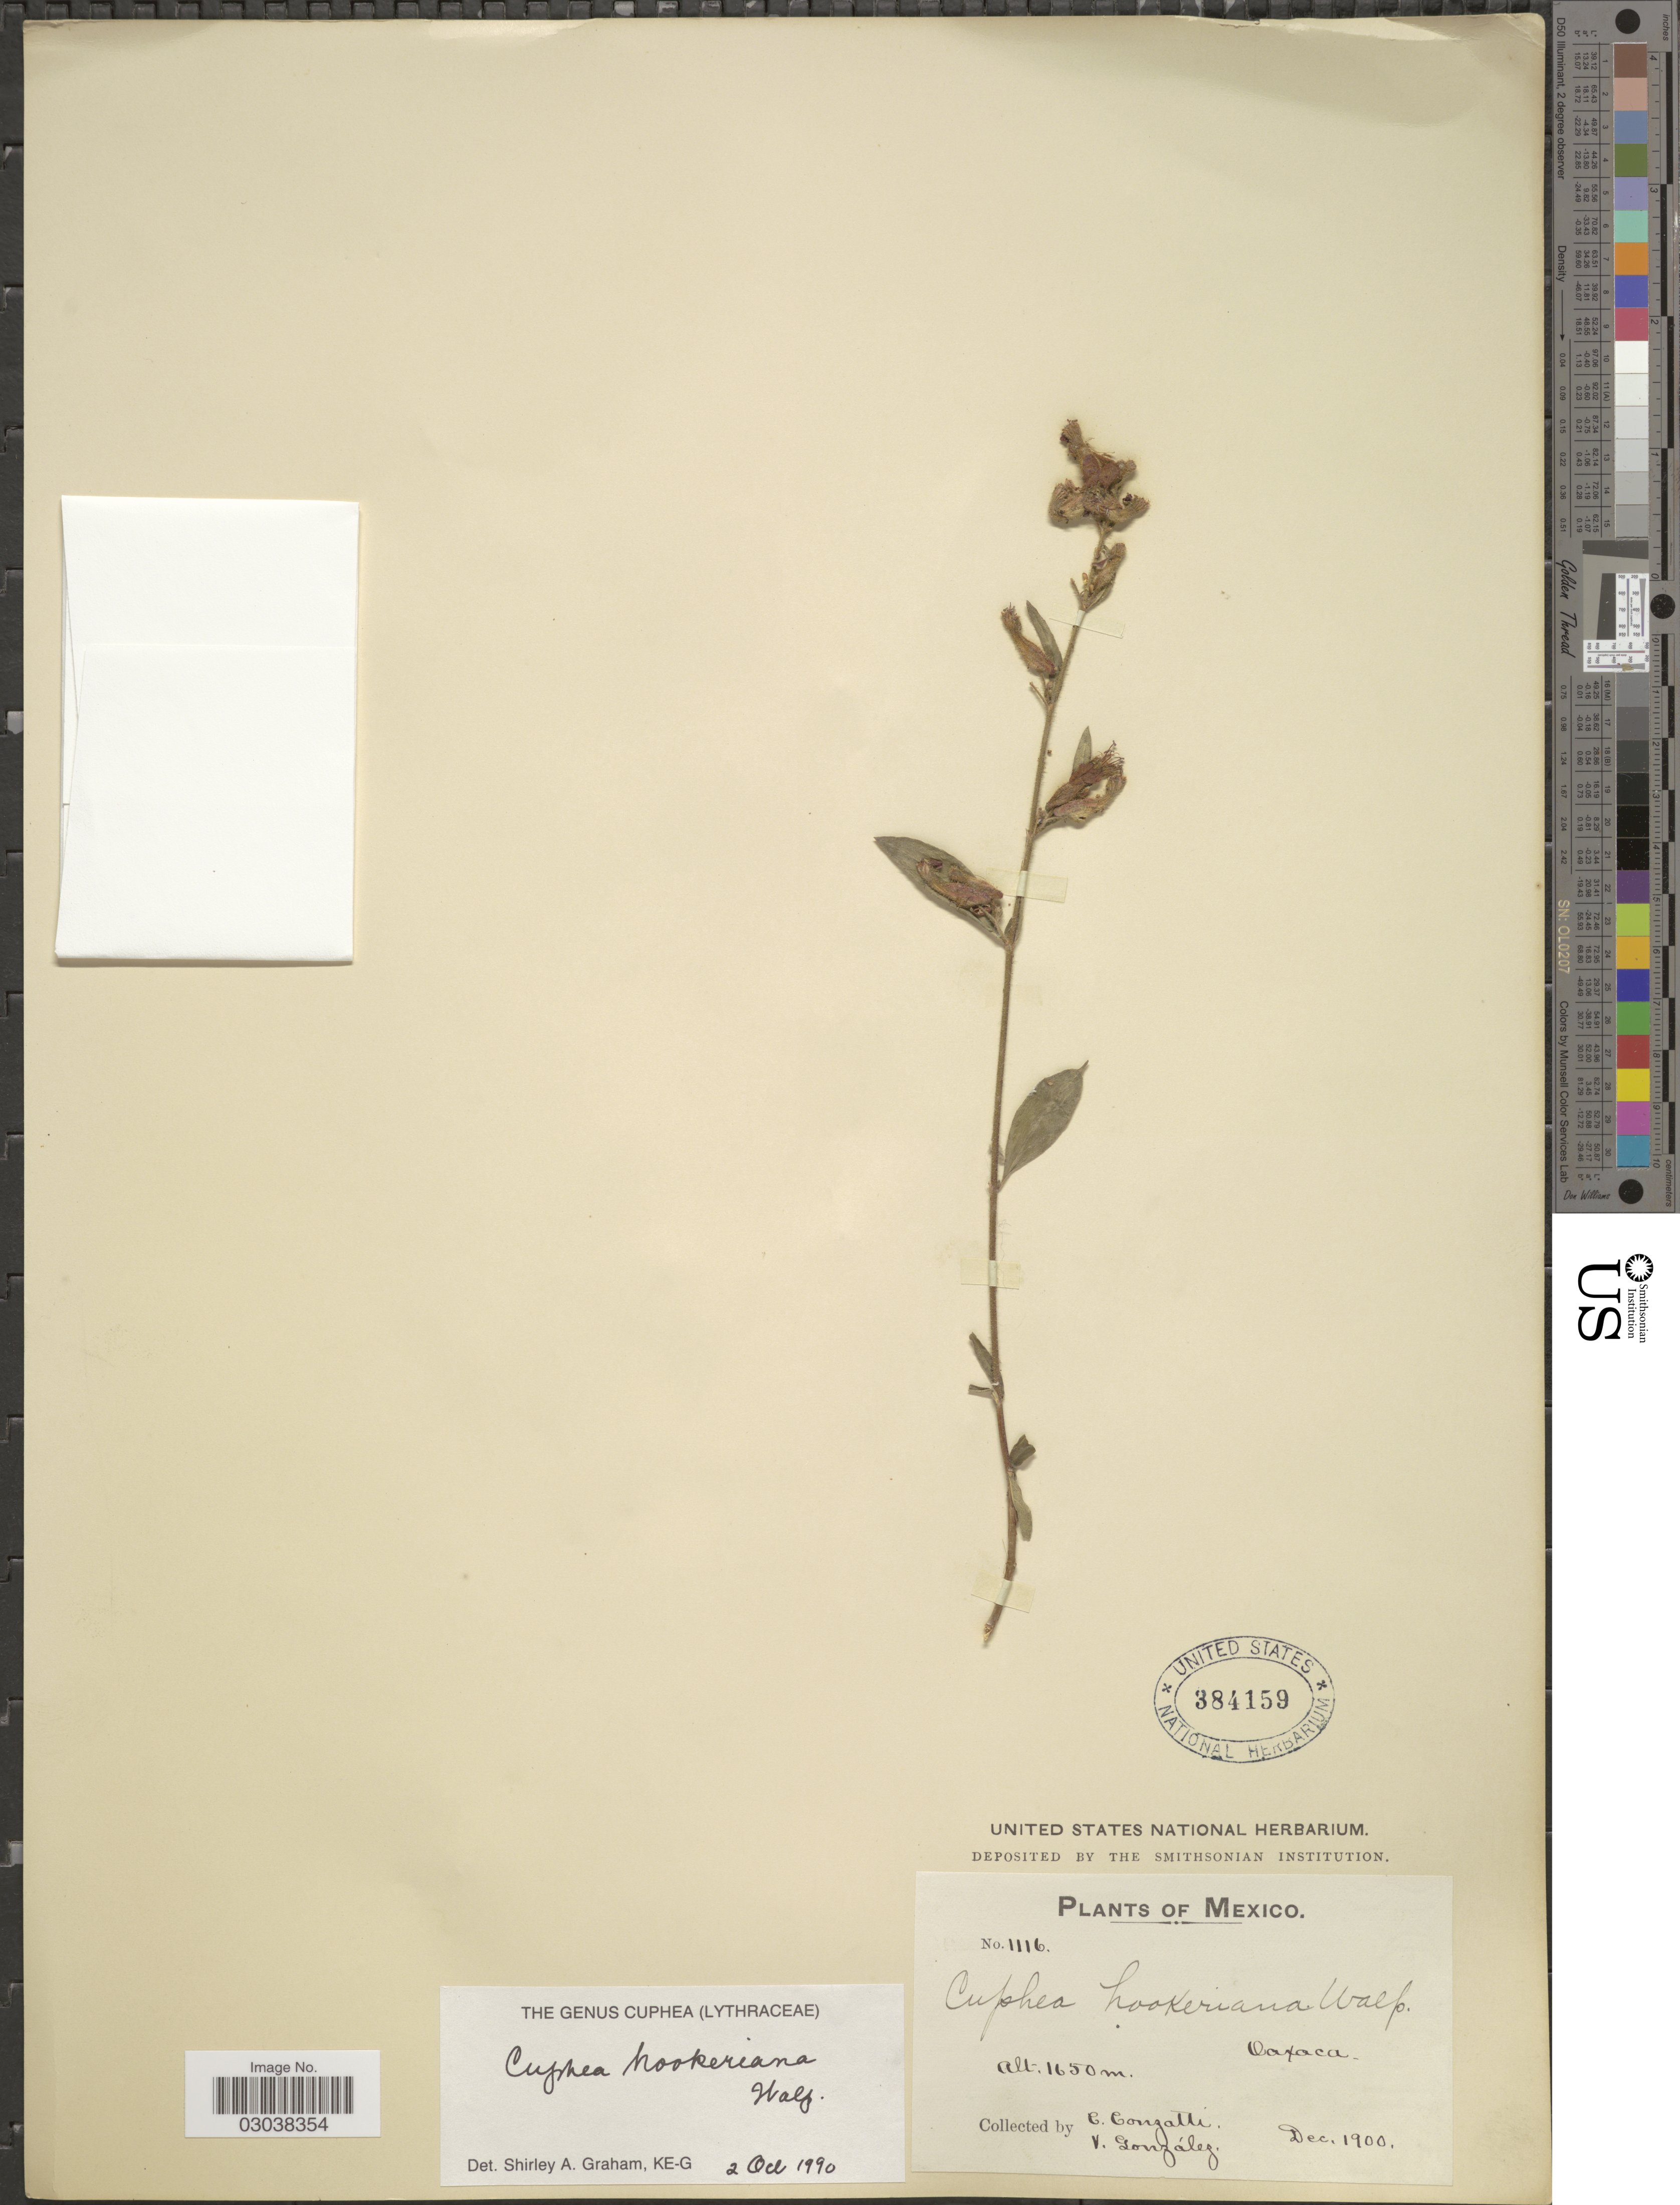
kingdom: Plantae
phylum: Tracheophyta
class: Magnoliopsida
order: Myrtales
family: Lythraceae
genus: Cuphea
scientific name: Cuphea hookeriana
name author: Walp.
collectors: C. Conzatti & V. González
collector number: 1116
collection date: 1900-12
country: Mexico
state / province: Oaxaca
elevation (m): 1650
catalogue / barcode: US 384159